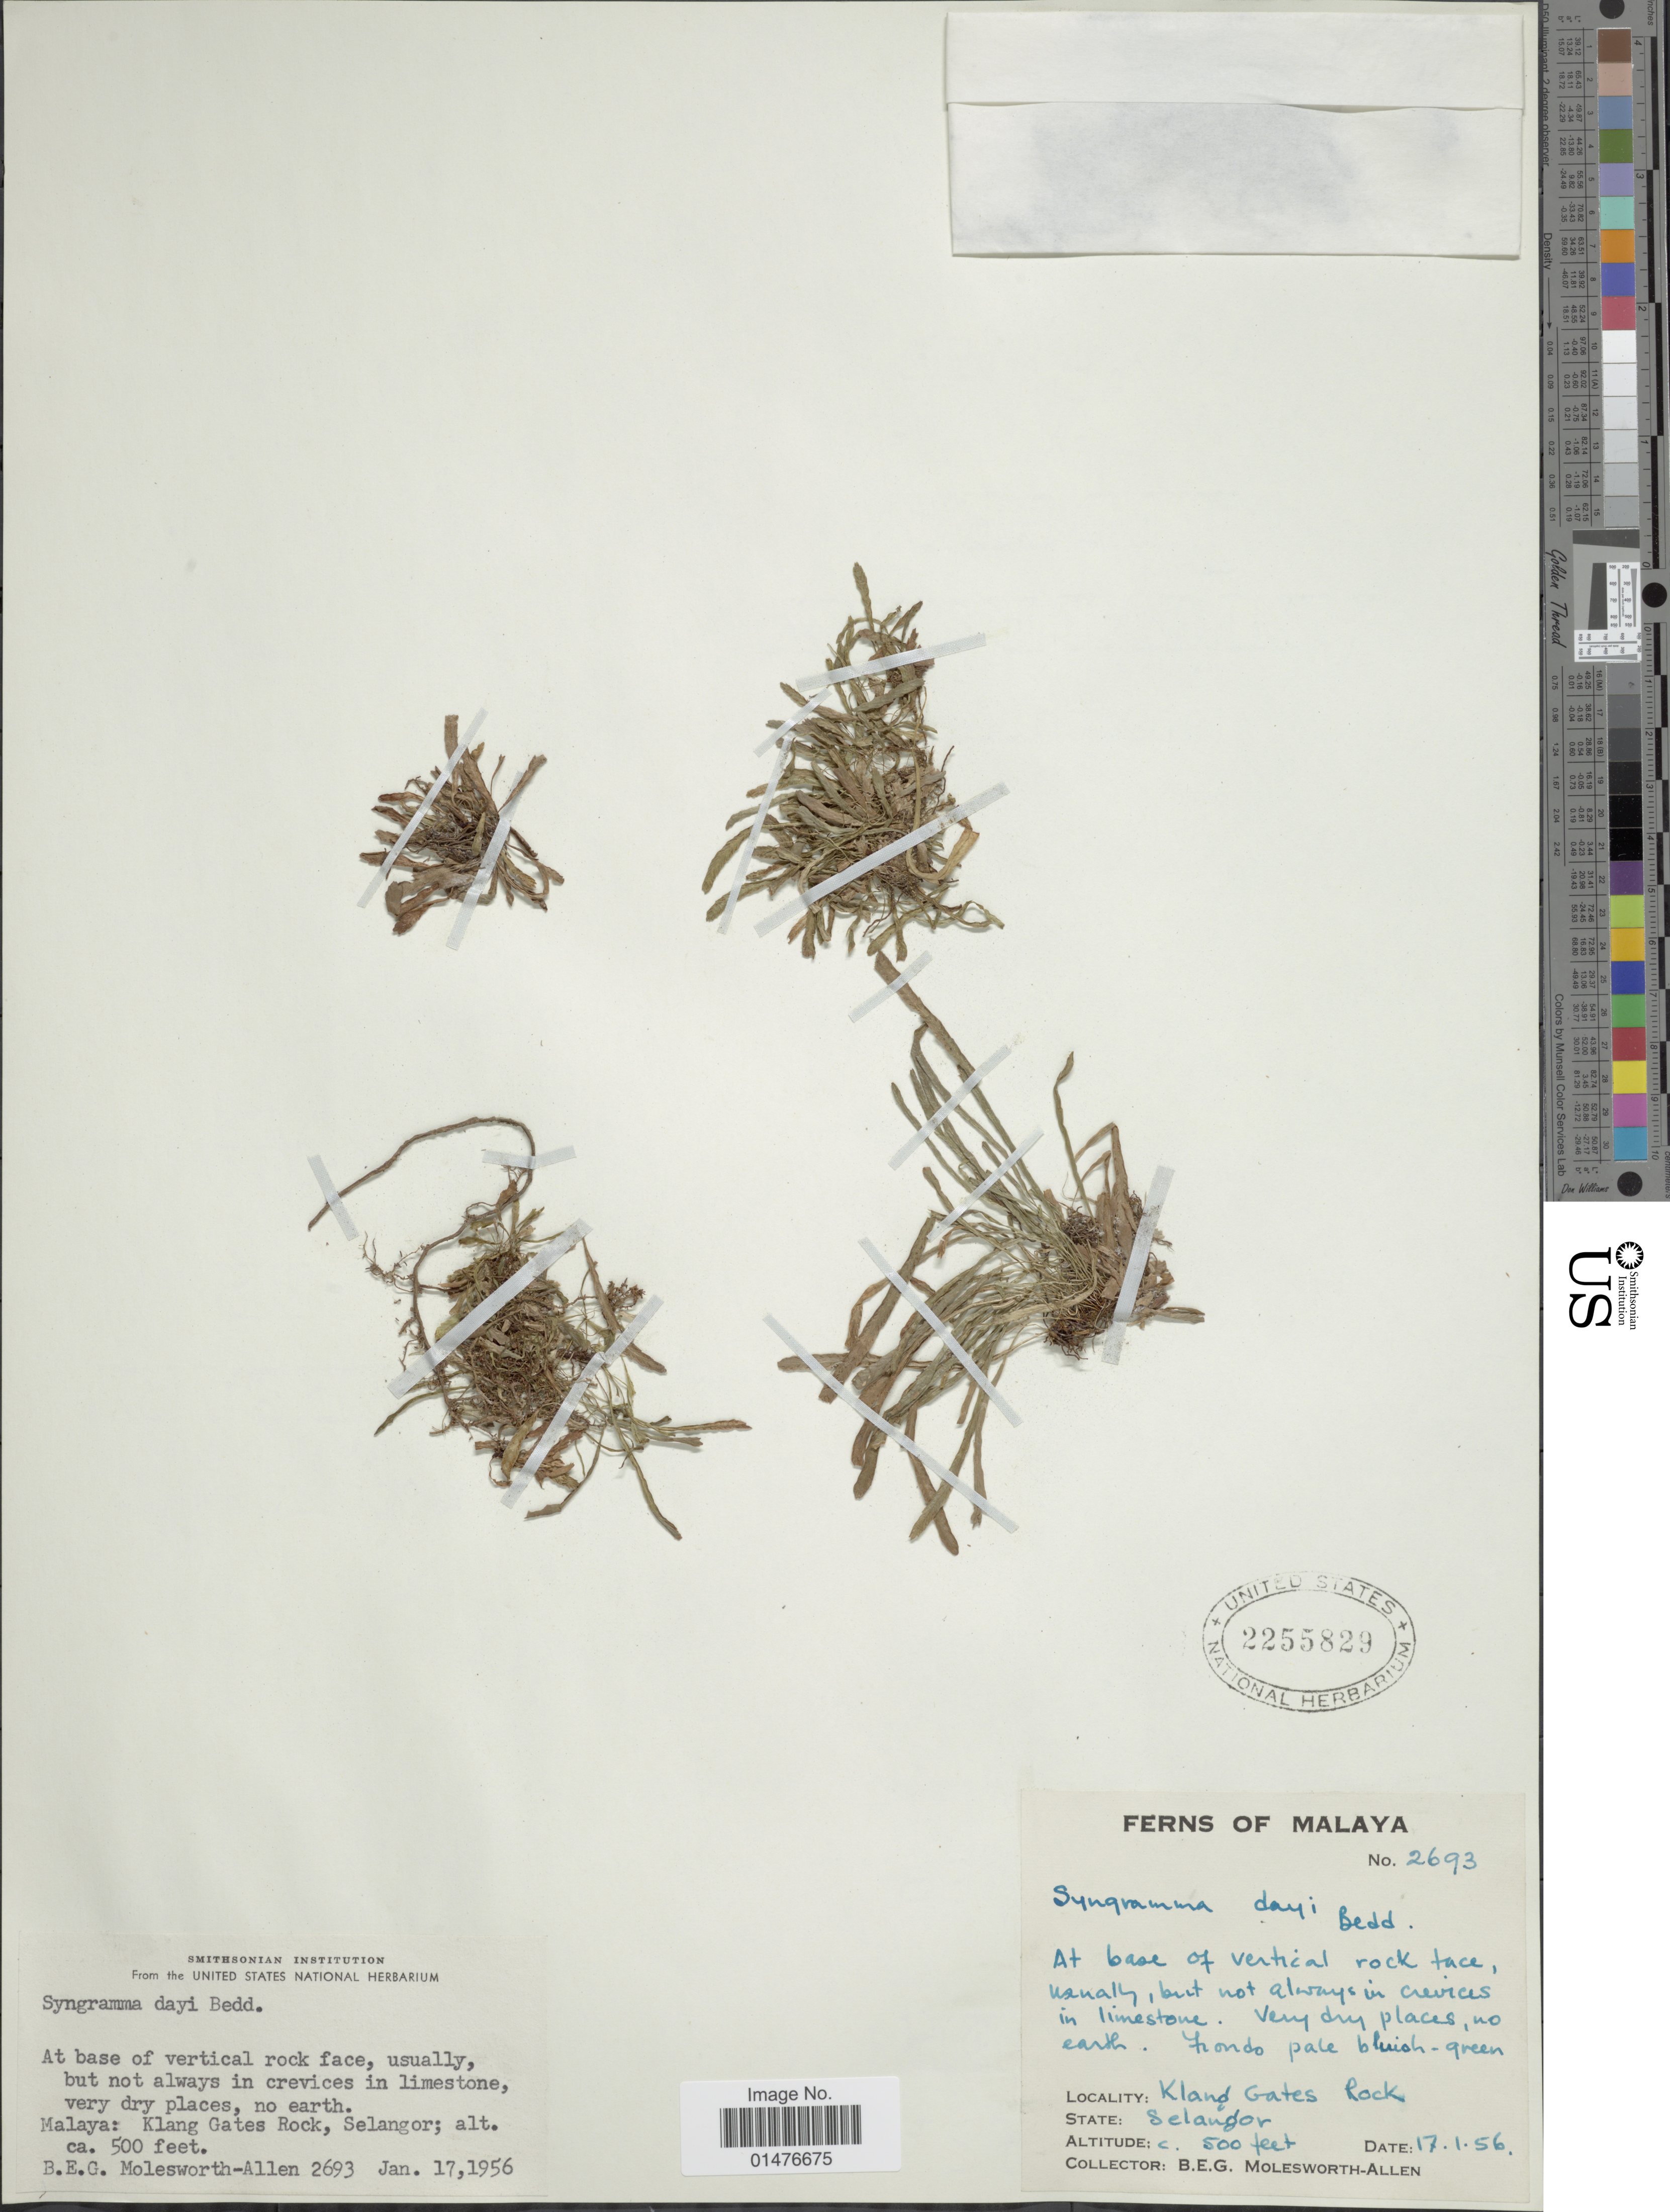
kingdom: Plantae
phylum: Tracheophyta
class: Polypodiopsida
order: Polypodiales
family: Pteridaceae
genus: Syngramma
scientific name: Syngramma dayi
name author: (Bedd.) Bedd.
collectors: B. E. G. Molesworth-Allen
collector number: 2693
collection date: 1956-01-17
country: Malaysia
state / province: Selangor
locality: Malaya, Kland Gates Rock, State Selangor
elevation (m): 152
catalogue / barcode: US 2255829